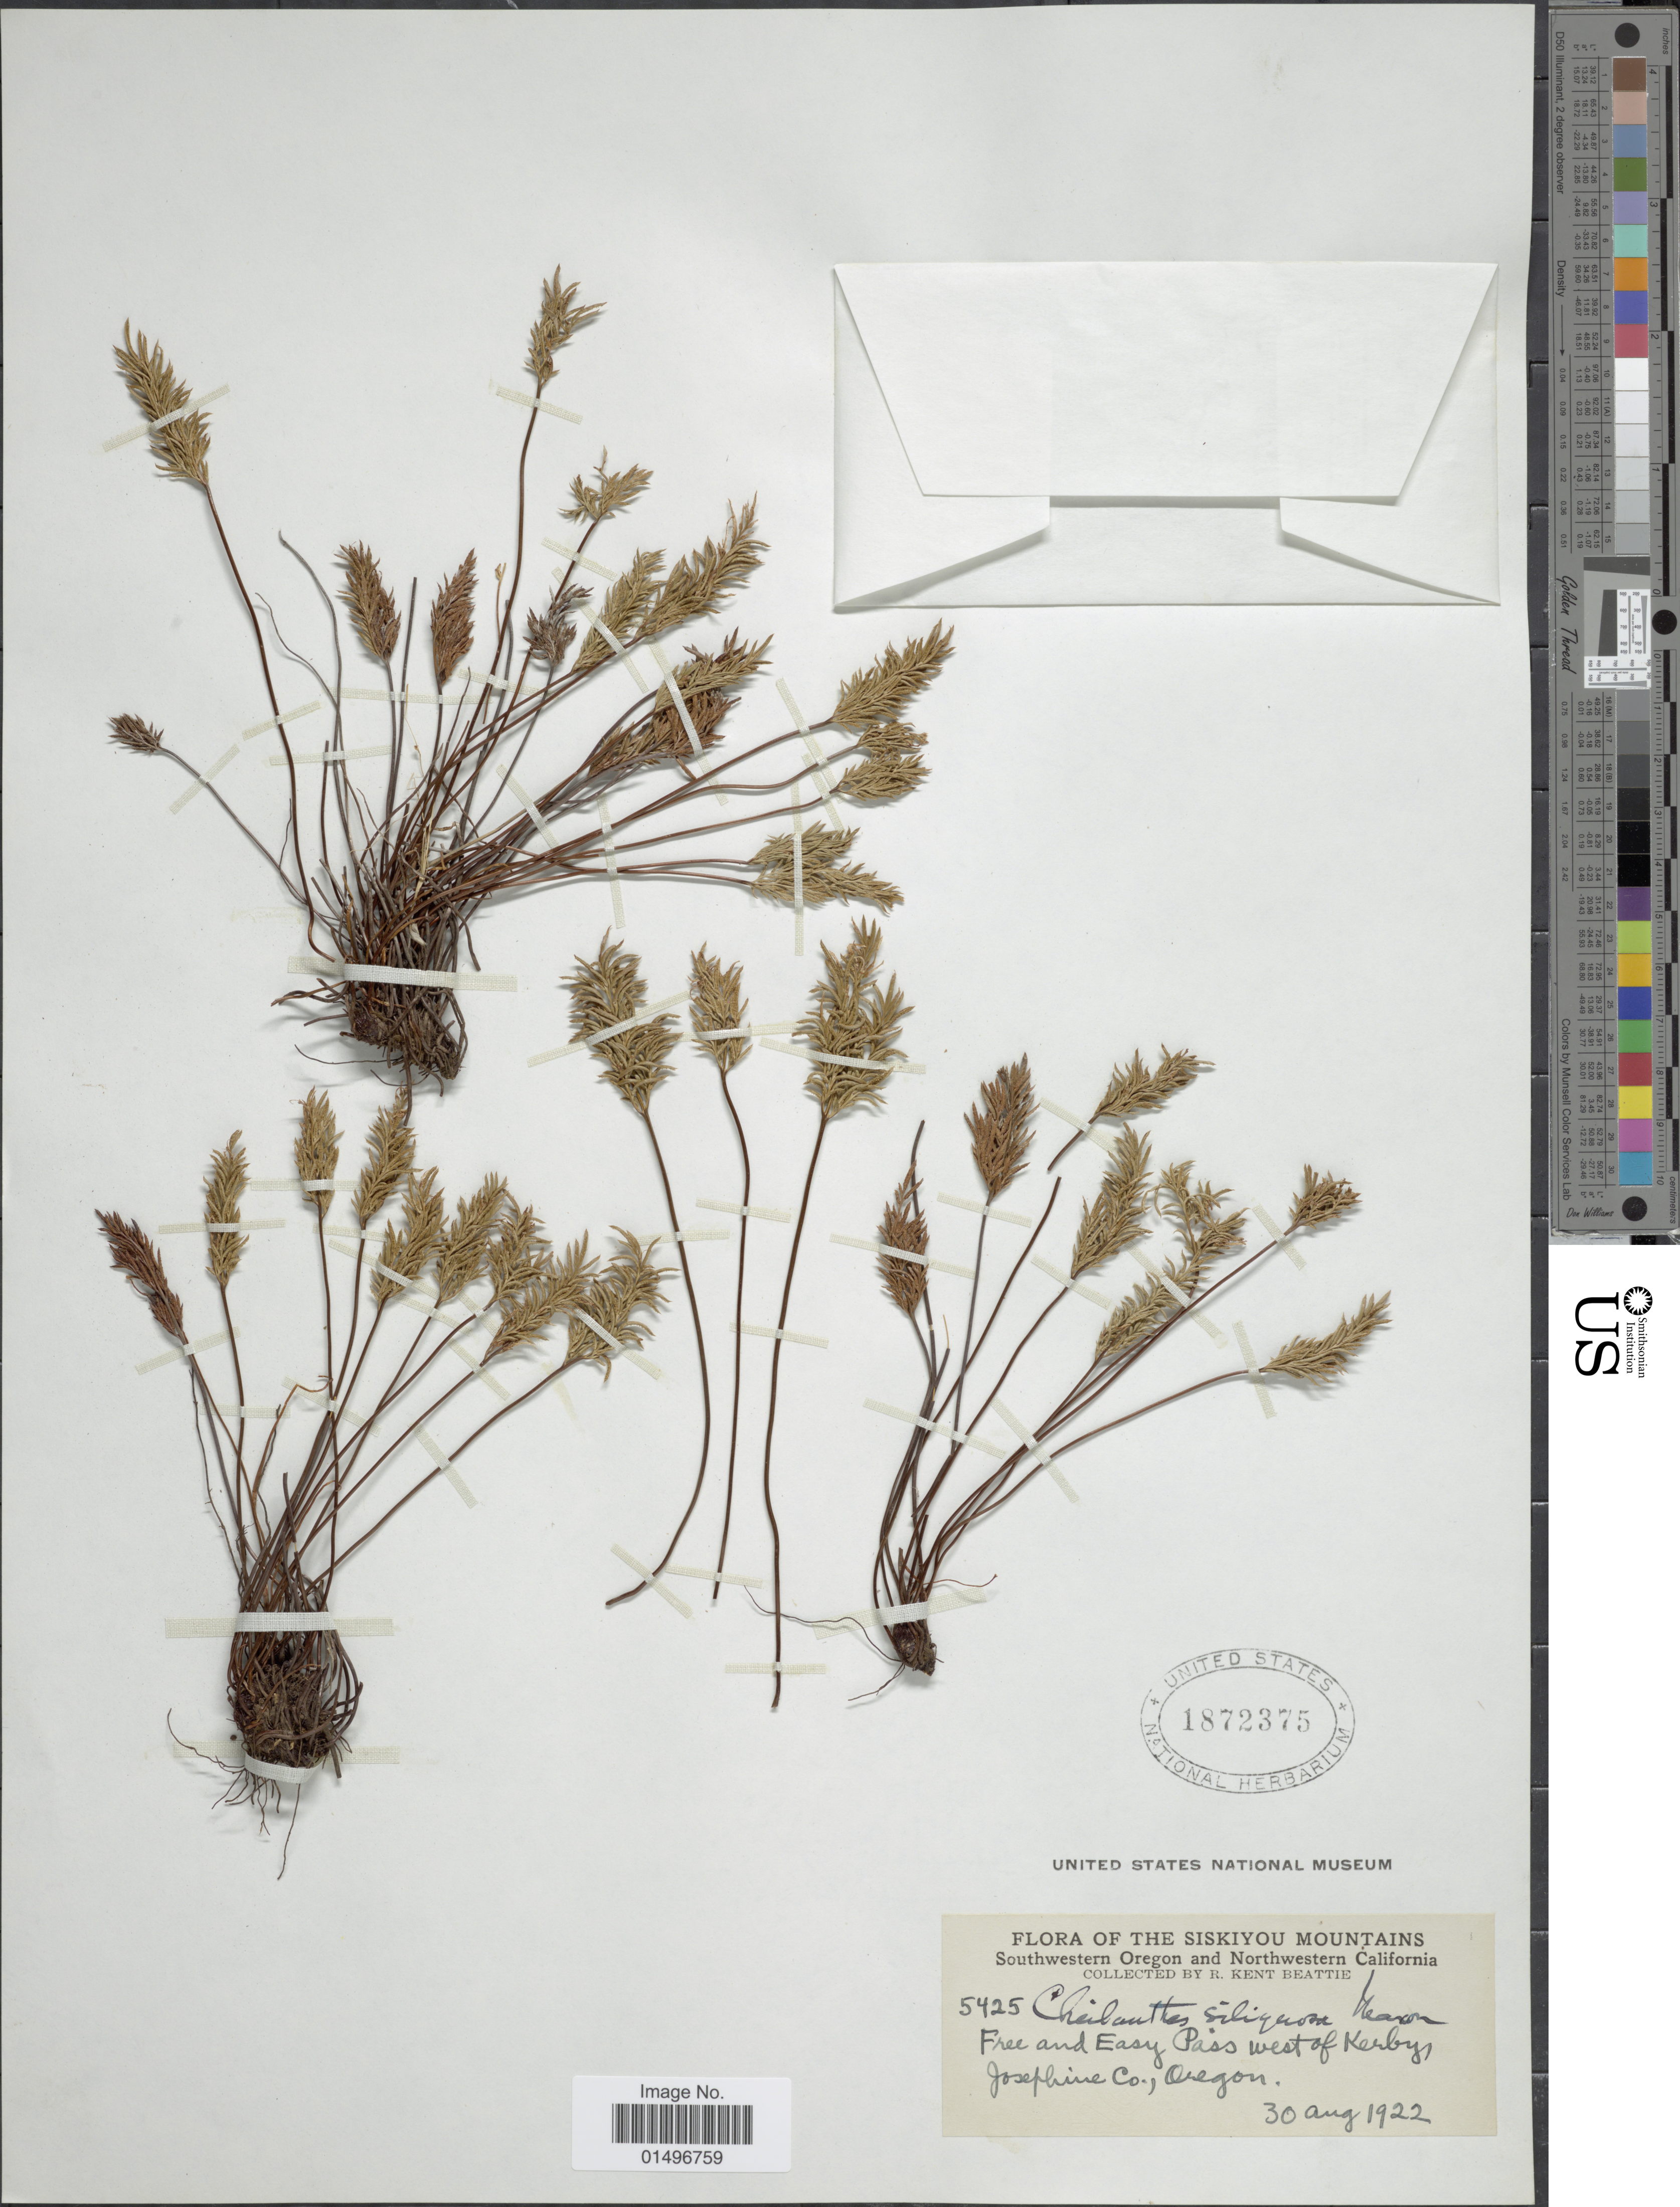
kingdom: Plantae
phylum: Tracheophyta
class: Polypodiopsida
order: Polypodiales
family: Pteridaceae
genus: Aspidotis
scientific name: Aspidotis densa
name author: (Brack.) Lellinger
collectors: R. K. Beattie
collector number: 5425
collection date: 1922-08-30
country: United States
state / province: Oregon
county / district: Josephine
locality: Siskiyou Mountains, Southwestern Oregon and Northwestern California, Free and Easy Pass West of Kerbys Josephine Co.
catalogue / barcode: US 1872375